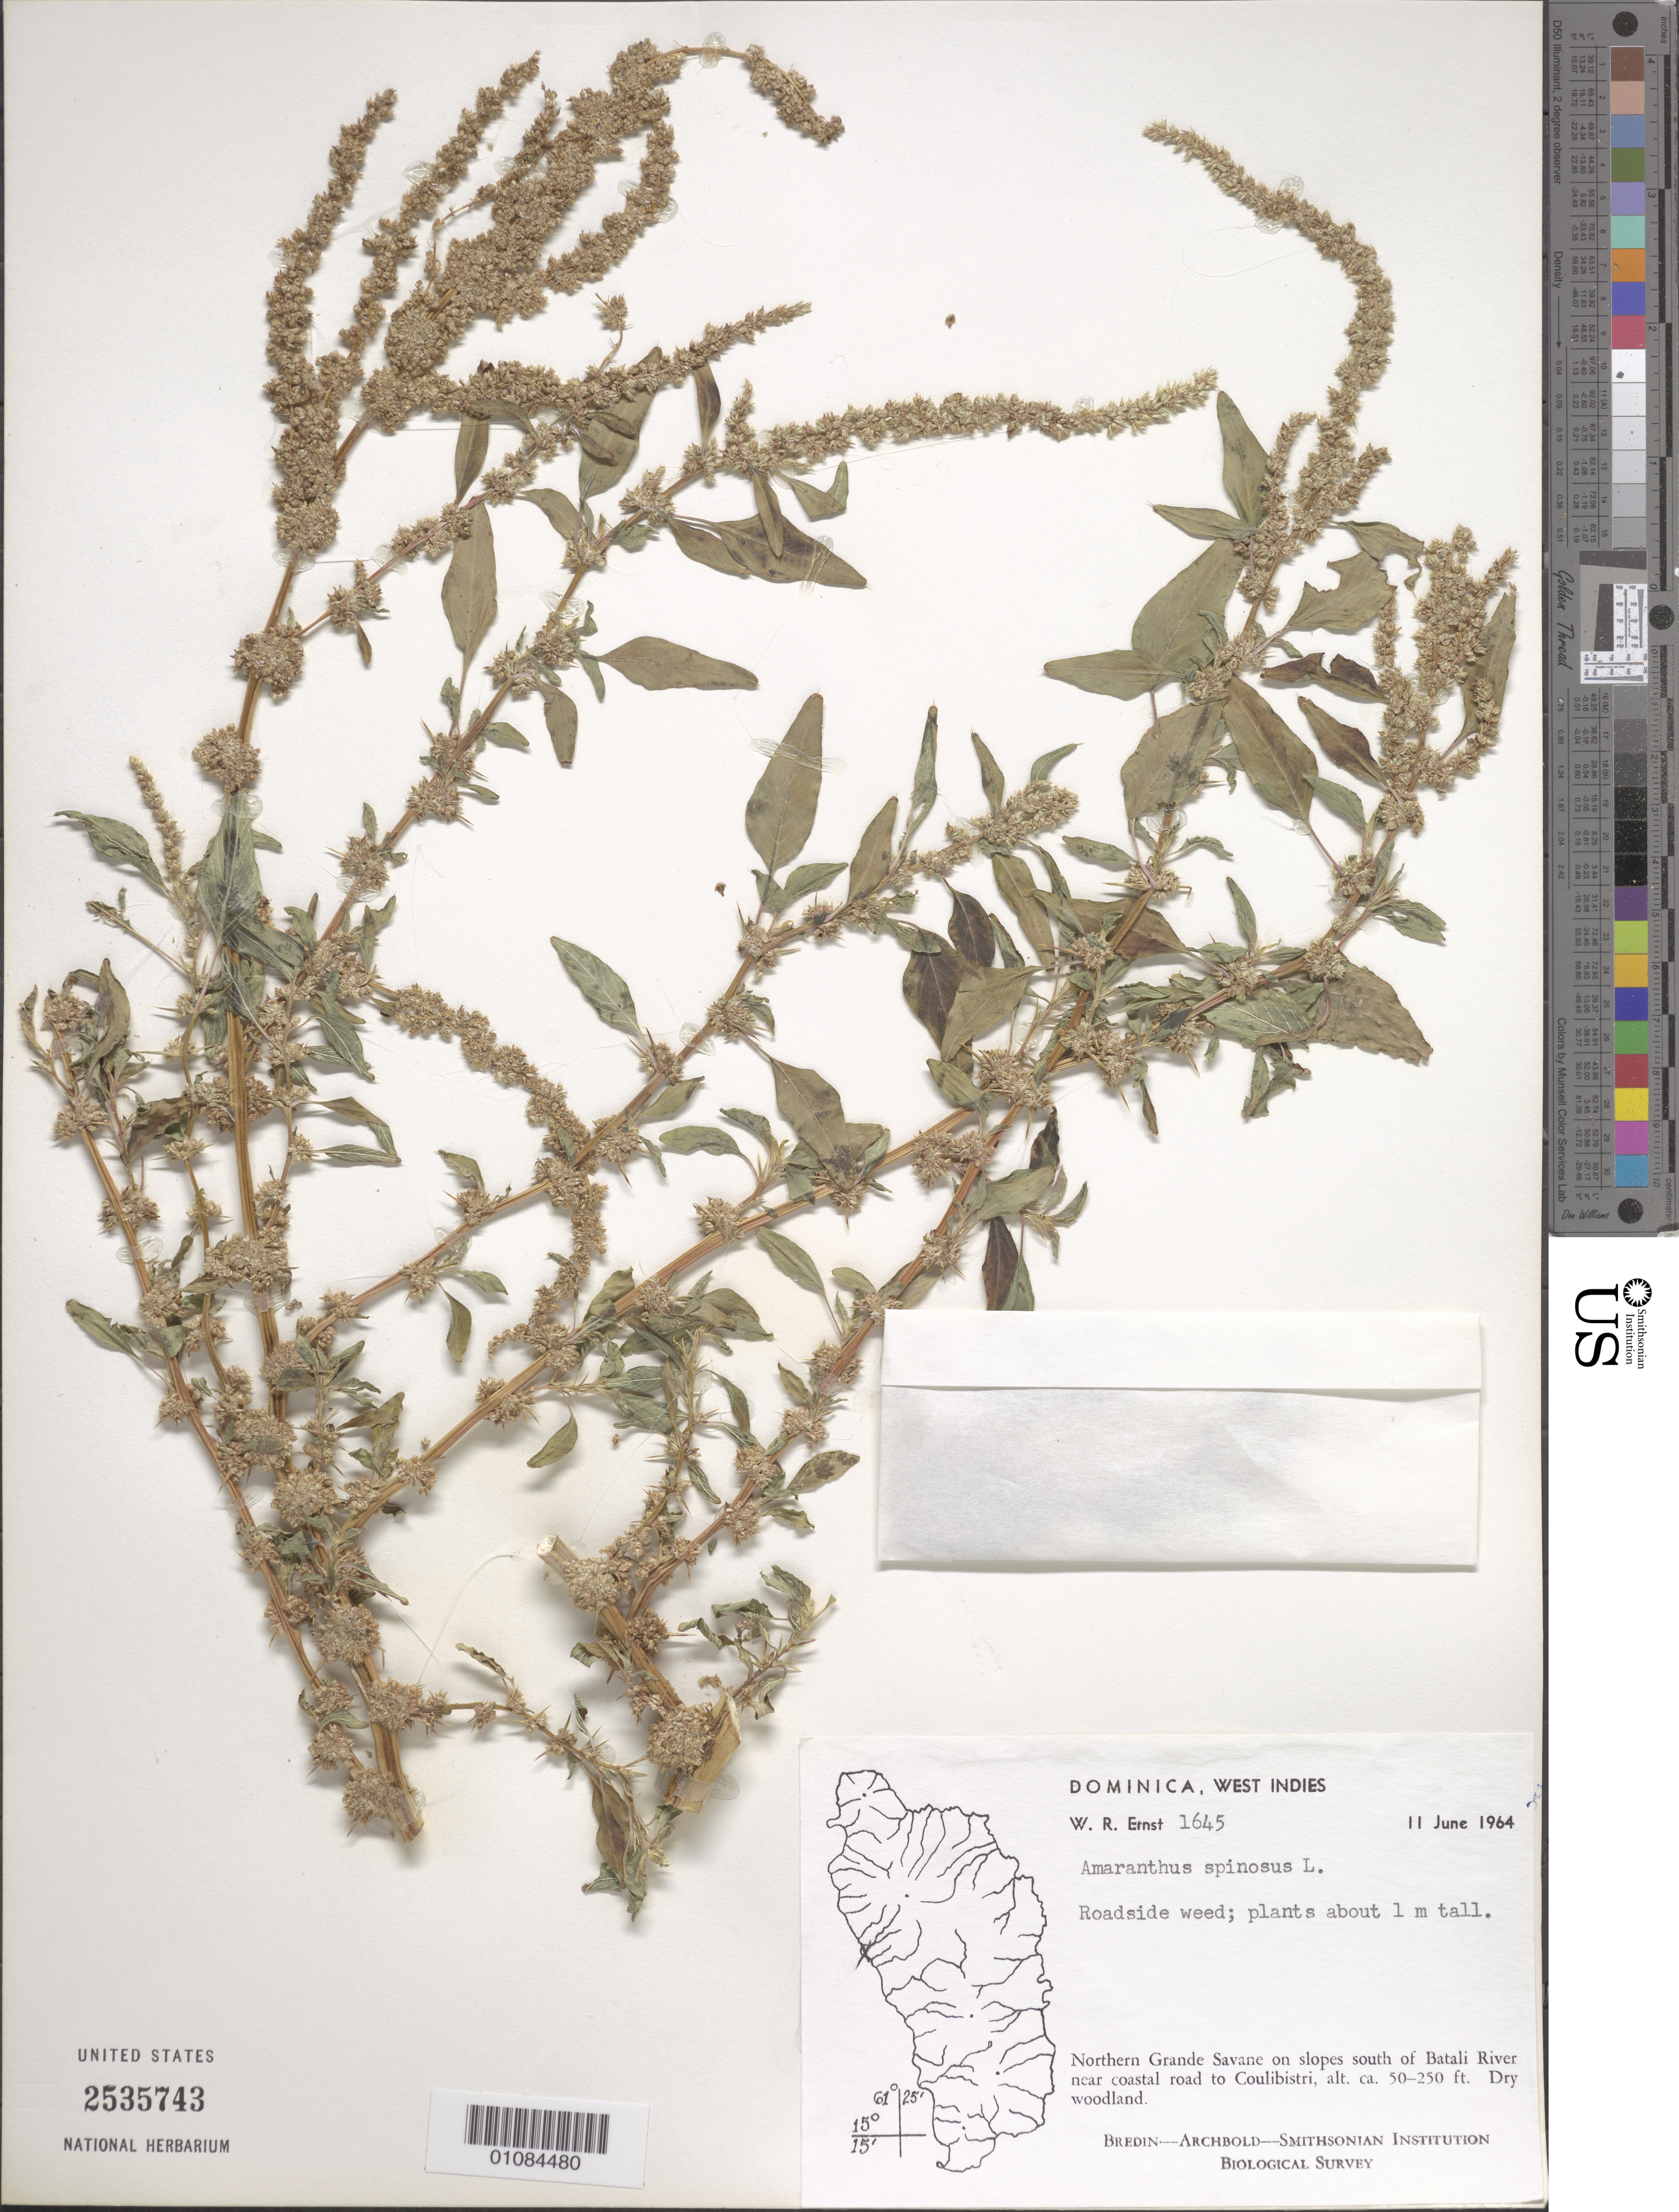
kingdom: Plantae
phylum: Tracheophyta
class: Magnoliopsida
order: Caryophyllales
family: Amaranthaceae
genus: Amaranthus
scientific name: Amaranthus spinosus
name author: L.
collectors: W. R. Ernst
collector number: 1645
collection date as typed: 11 Jun 1964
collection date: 1964-06-11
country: Dominica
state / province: St. Joseph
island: Dominica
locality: Northern Grande Savane on slopes S of Batali River near coastal road to Coulibistri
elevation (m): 15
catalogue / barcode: US 2525743